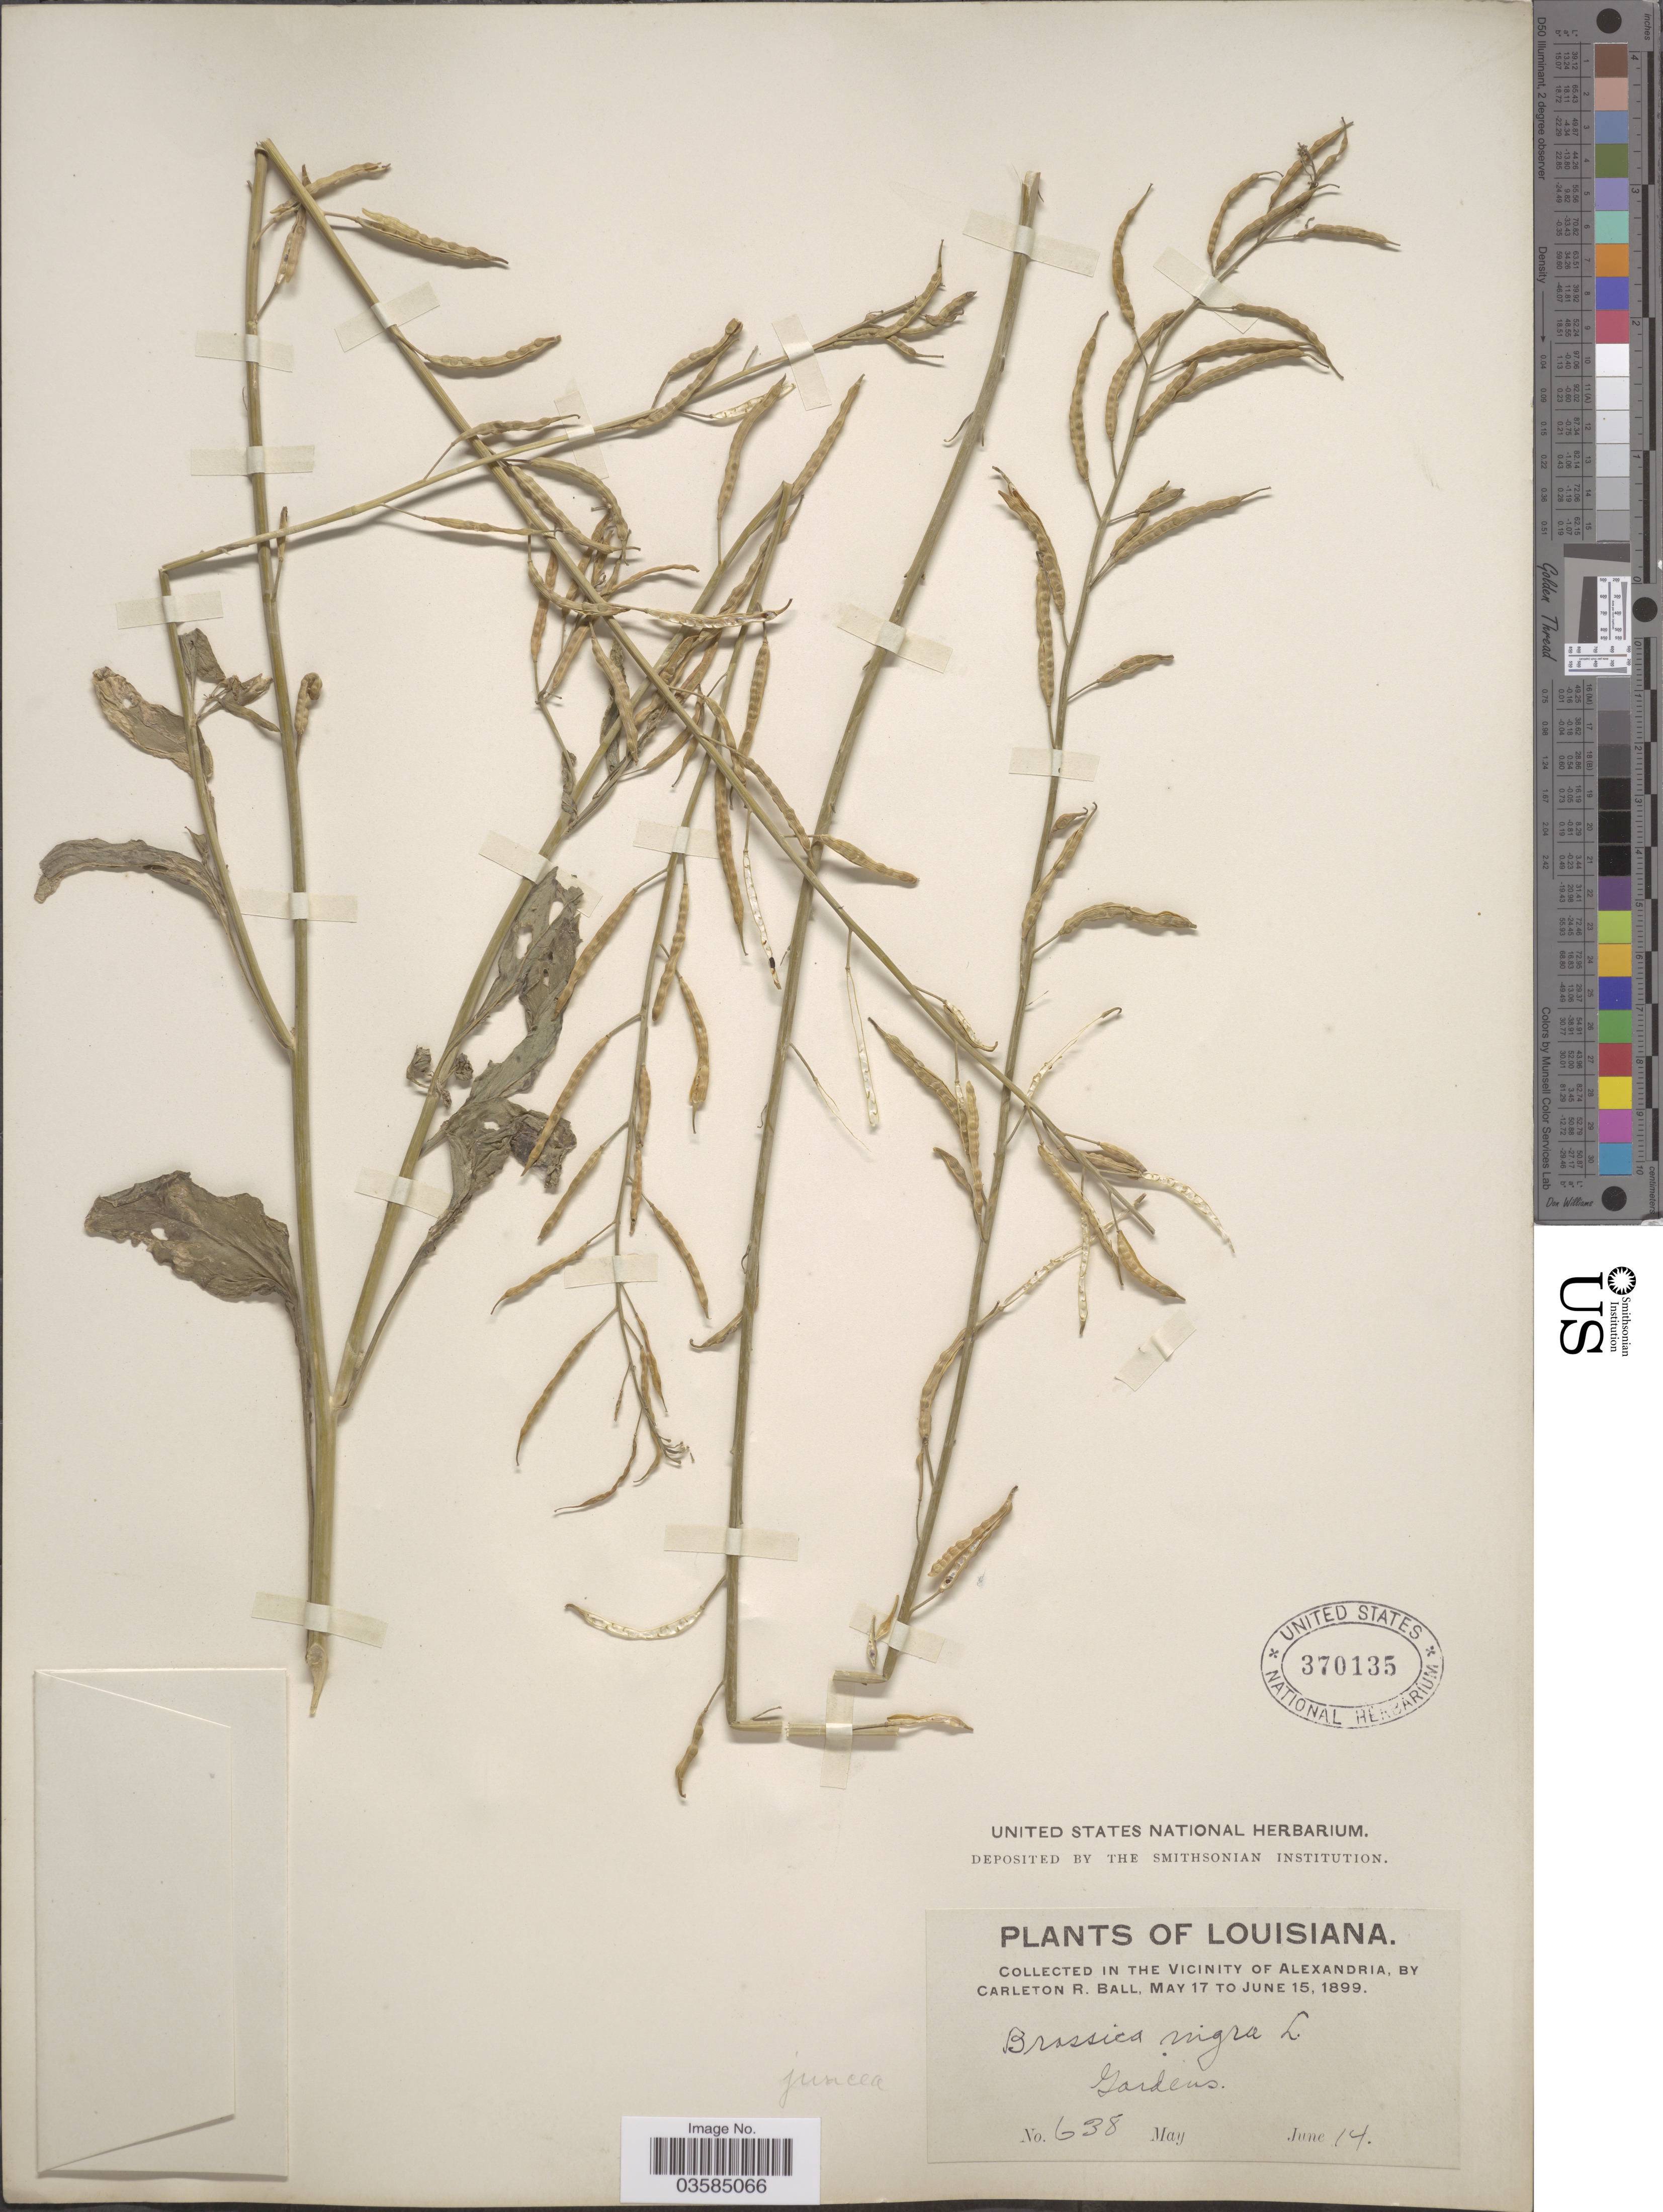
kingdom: Plantae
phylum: Tracheophyta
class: Magnoliopsida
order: Brassicales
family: Brassicaceae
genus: Brassica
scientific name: Brassica juncea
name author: (L.) Czern.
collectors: C. R. Ball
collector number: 638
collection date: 1899-06-14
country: United States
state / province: Louisiana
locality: In the vicinity of Alexandria, Gardens.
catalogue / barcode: US 370135